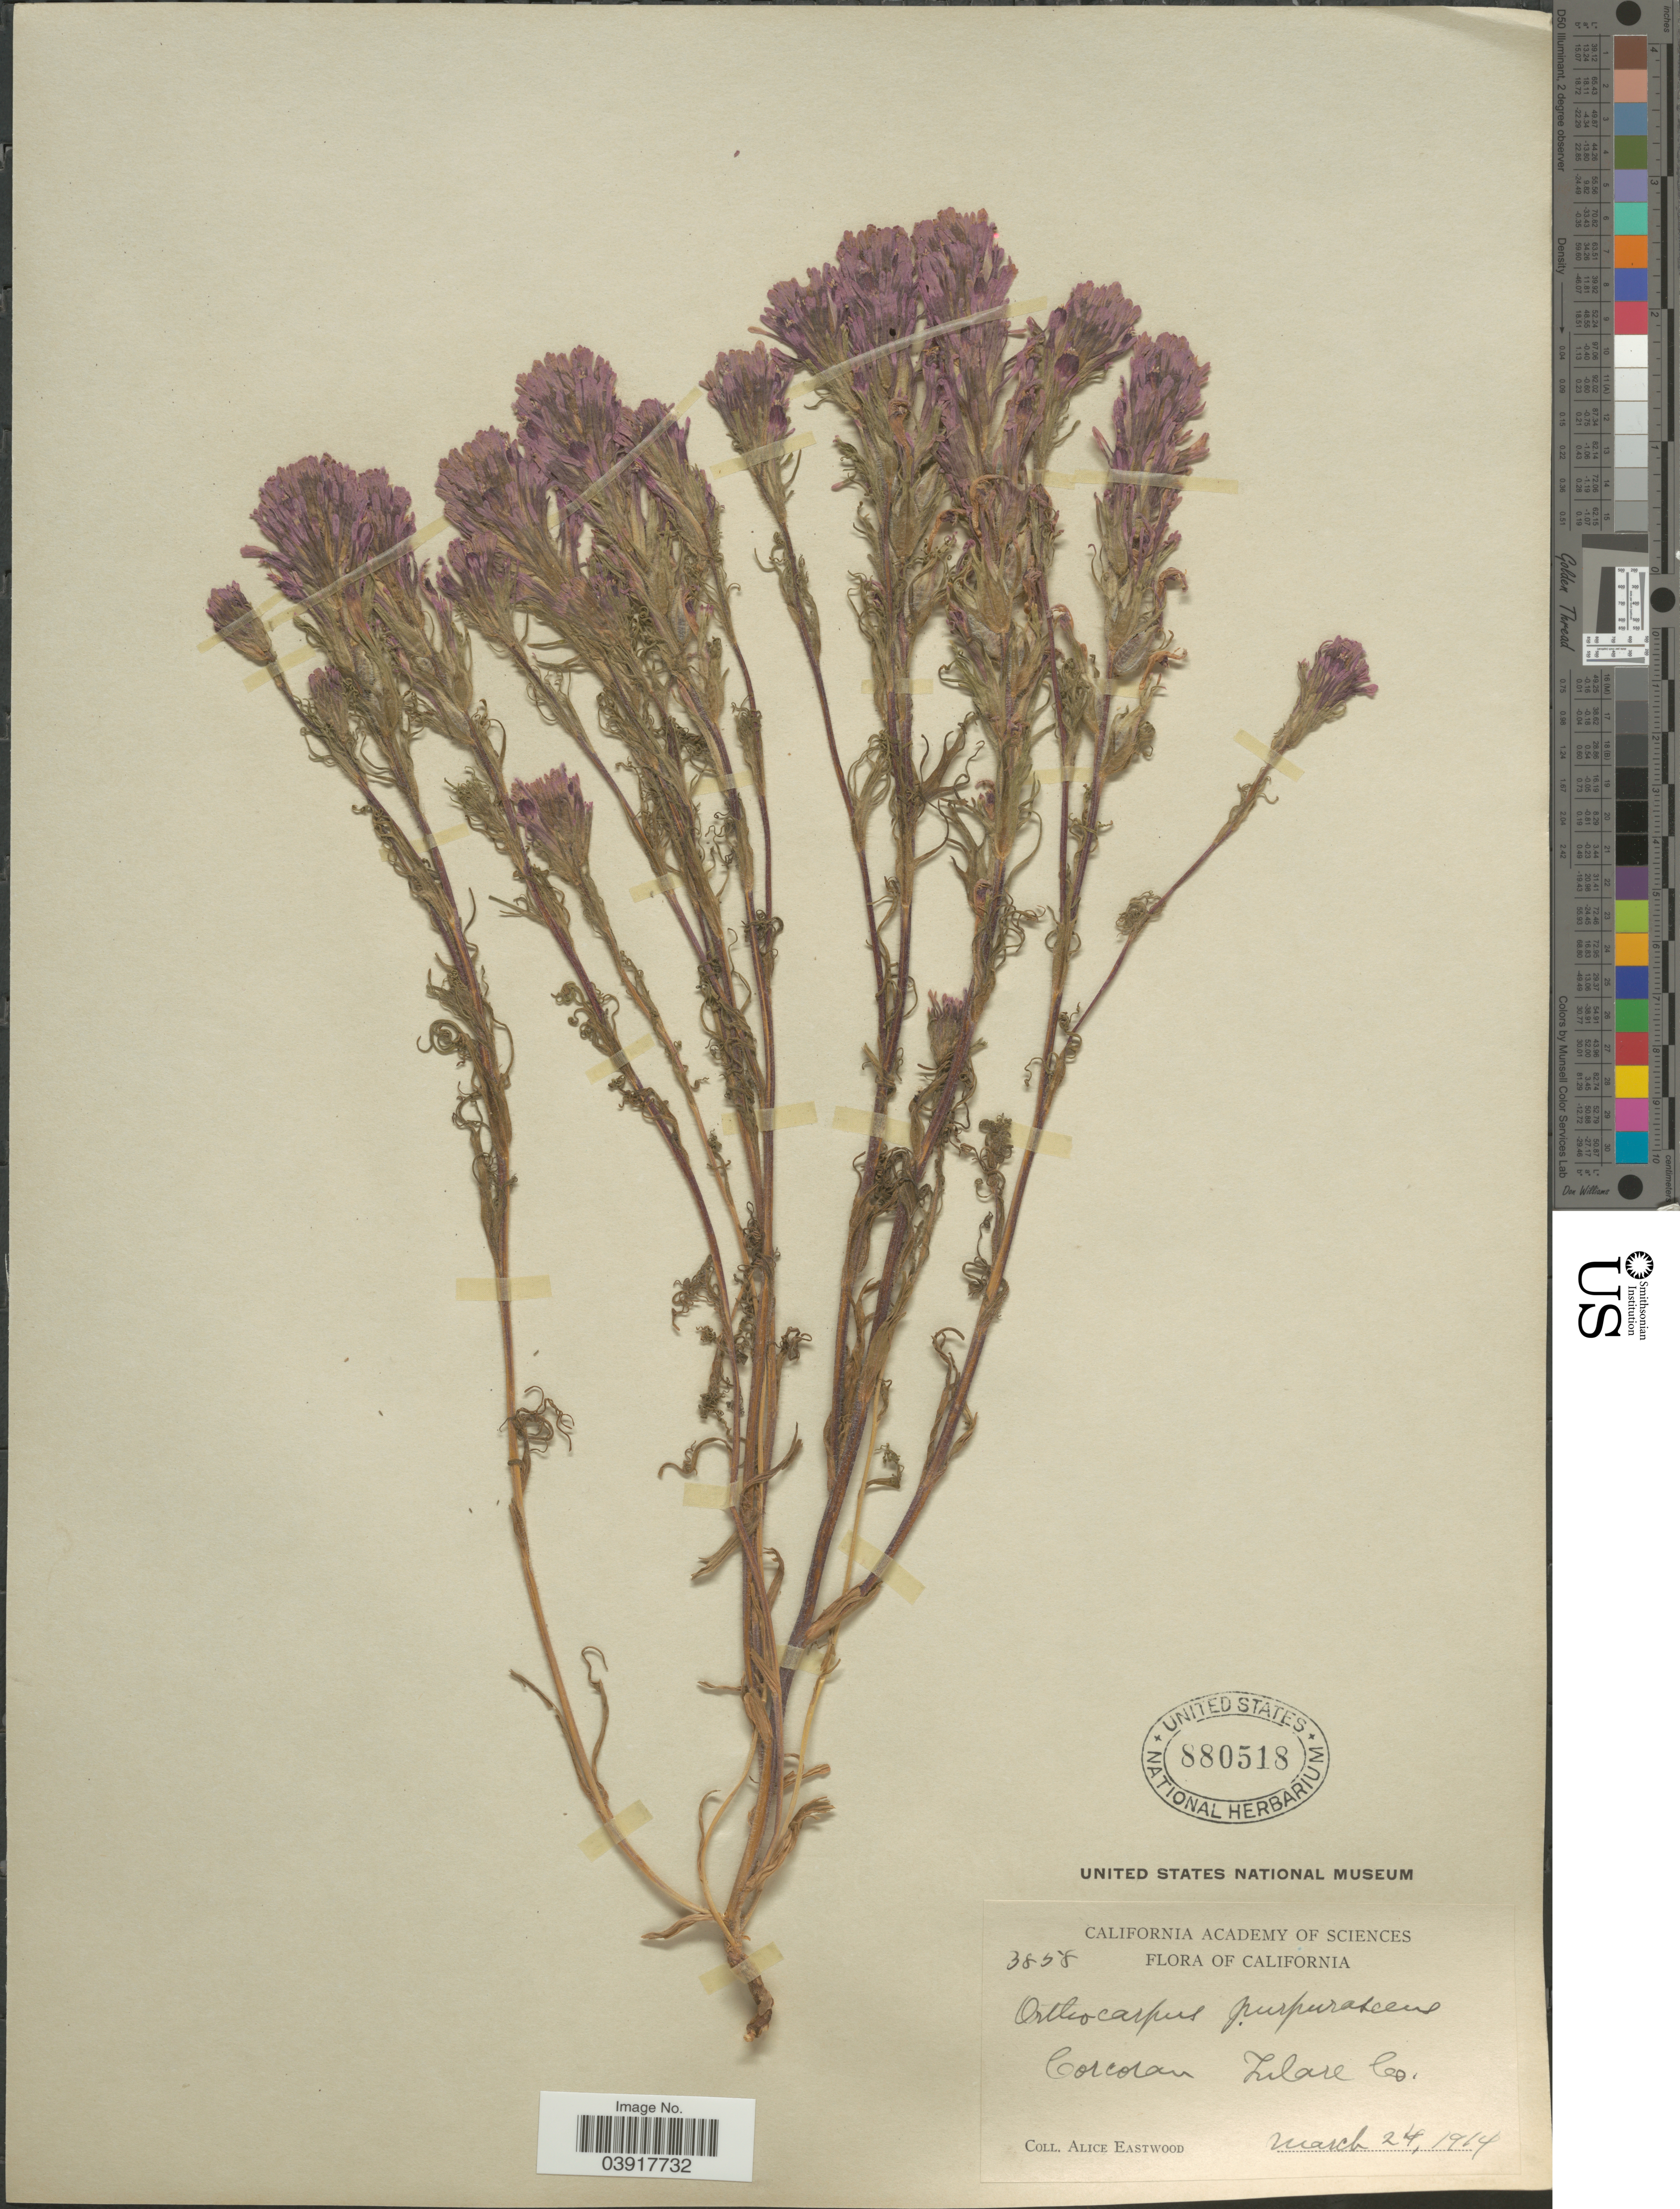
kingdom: Plantae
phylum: Tracheophyta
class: Magnoliopsida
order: Lamiales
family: Orobanchaceae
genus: Orthocarpus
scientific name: Orthocarpus purpurascens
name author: Benth.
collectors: A. Eastwood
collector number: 3858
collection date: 1914-03-24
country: United States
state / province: California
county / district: Tulare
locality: Corcoran Tulare Co.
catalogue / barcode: US 880518